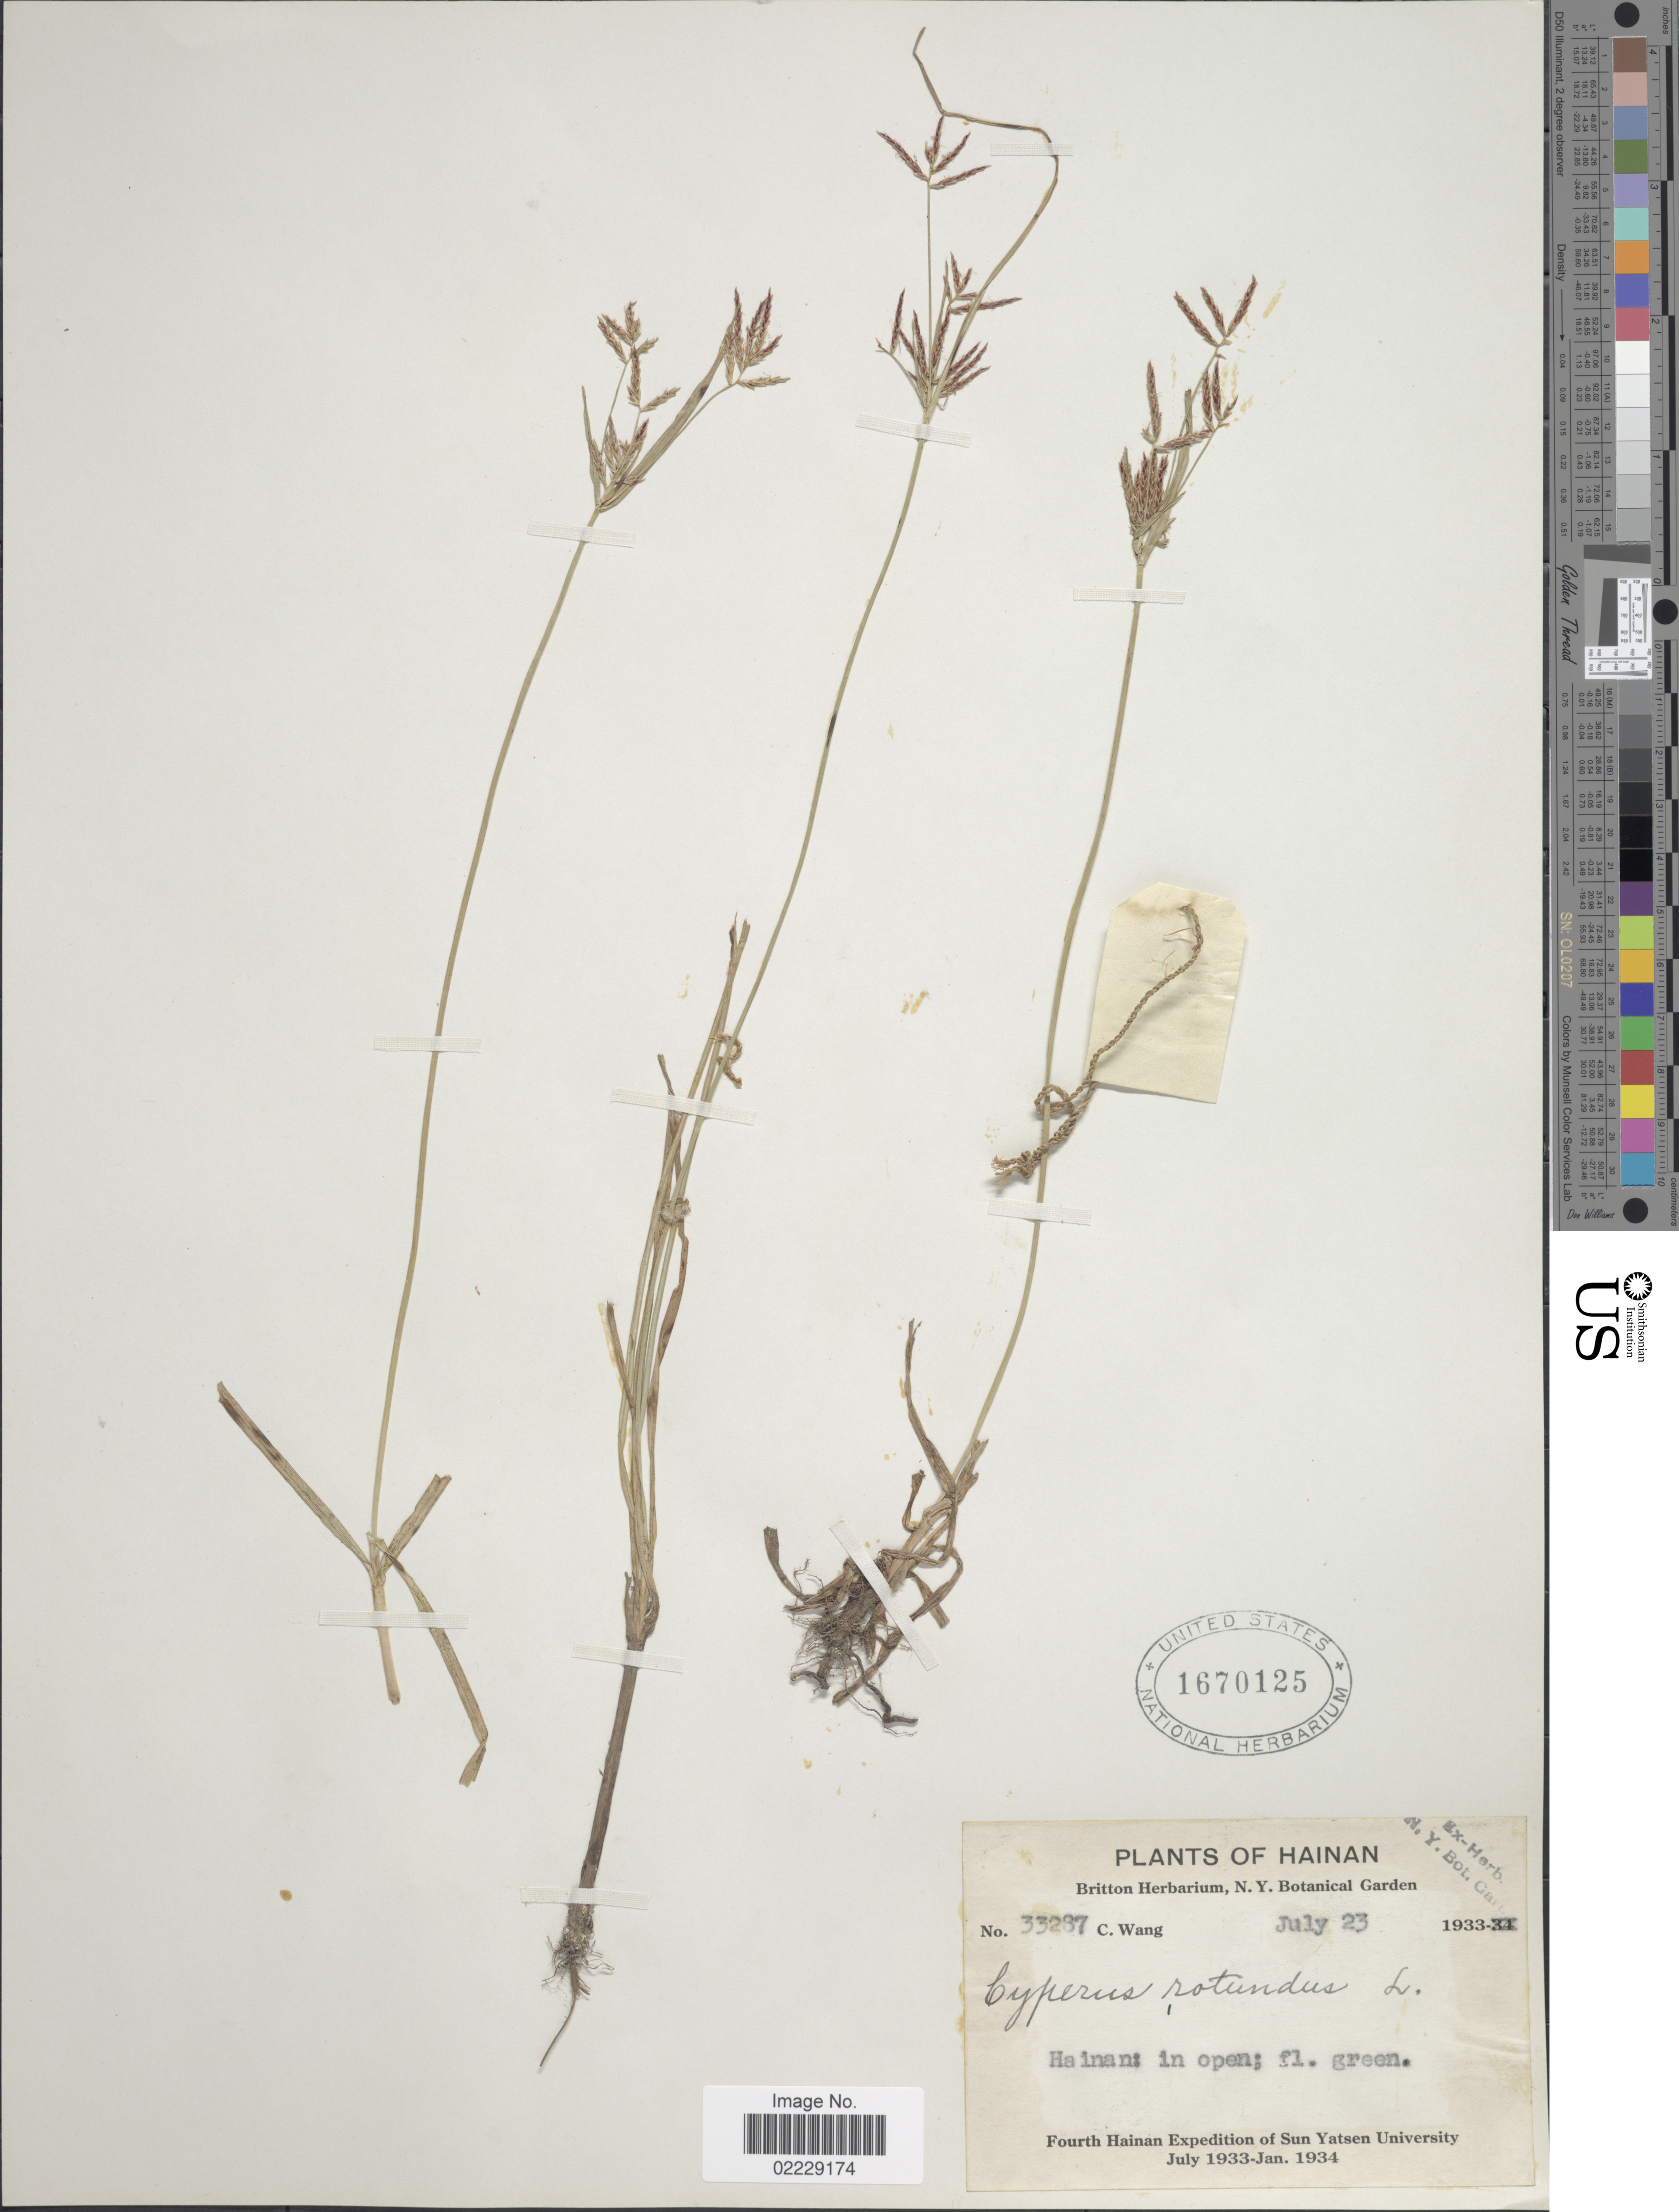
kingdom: Plantae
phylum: Tracheophyta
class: Liliopsida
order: Poales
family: Cyperaceae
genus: Cyperus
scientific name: Cyperus rotundus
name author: L.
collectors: C. Wang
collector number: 33287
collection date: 1933-07-23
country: China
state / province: Hainan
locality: In open.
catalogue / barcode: US 1670125